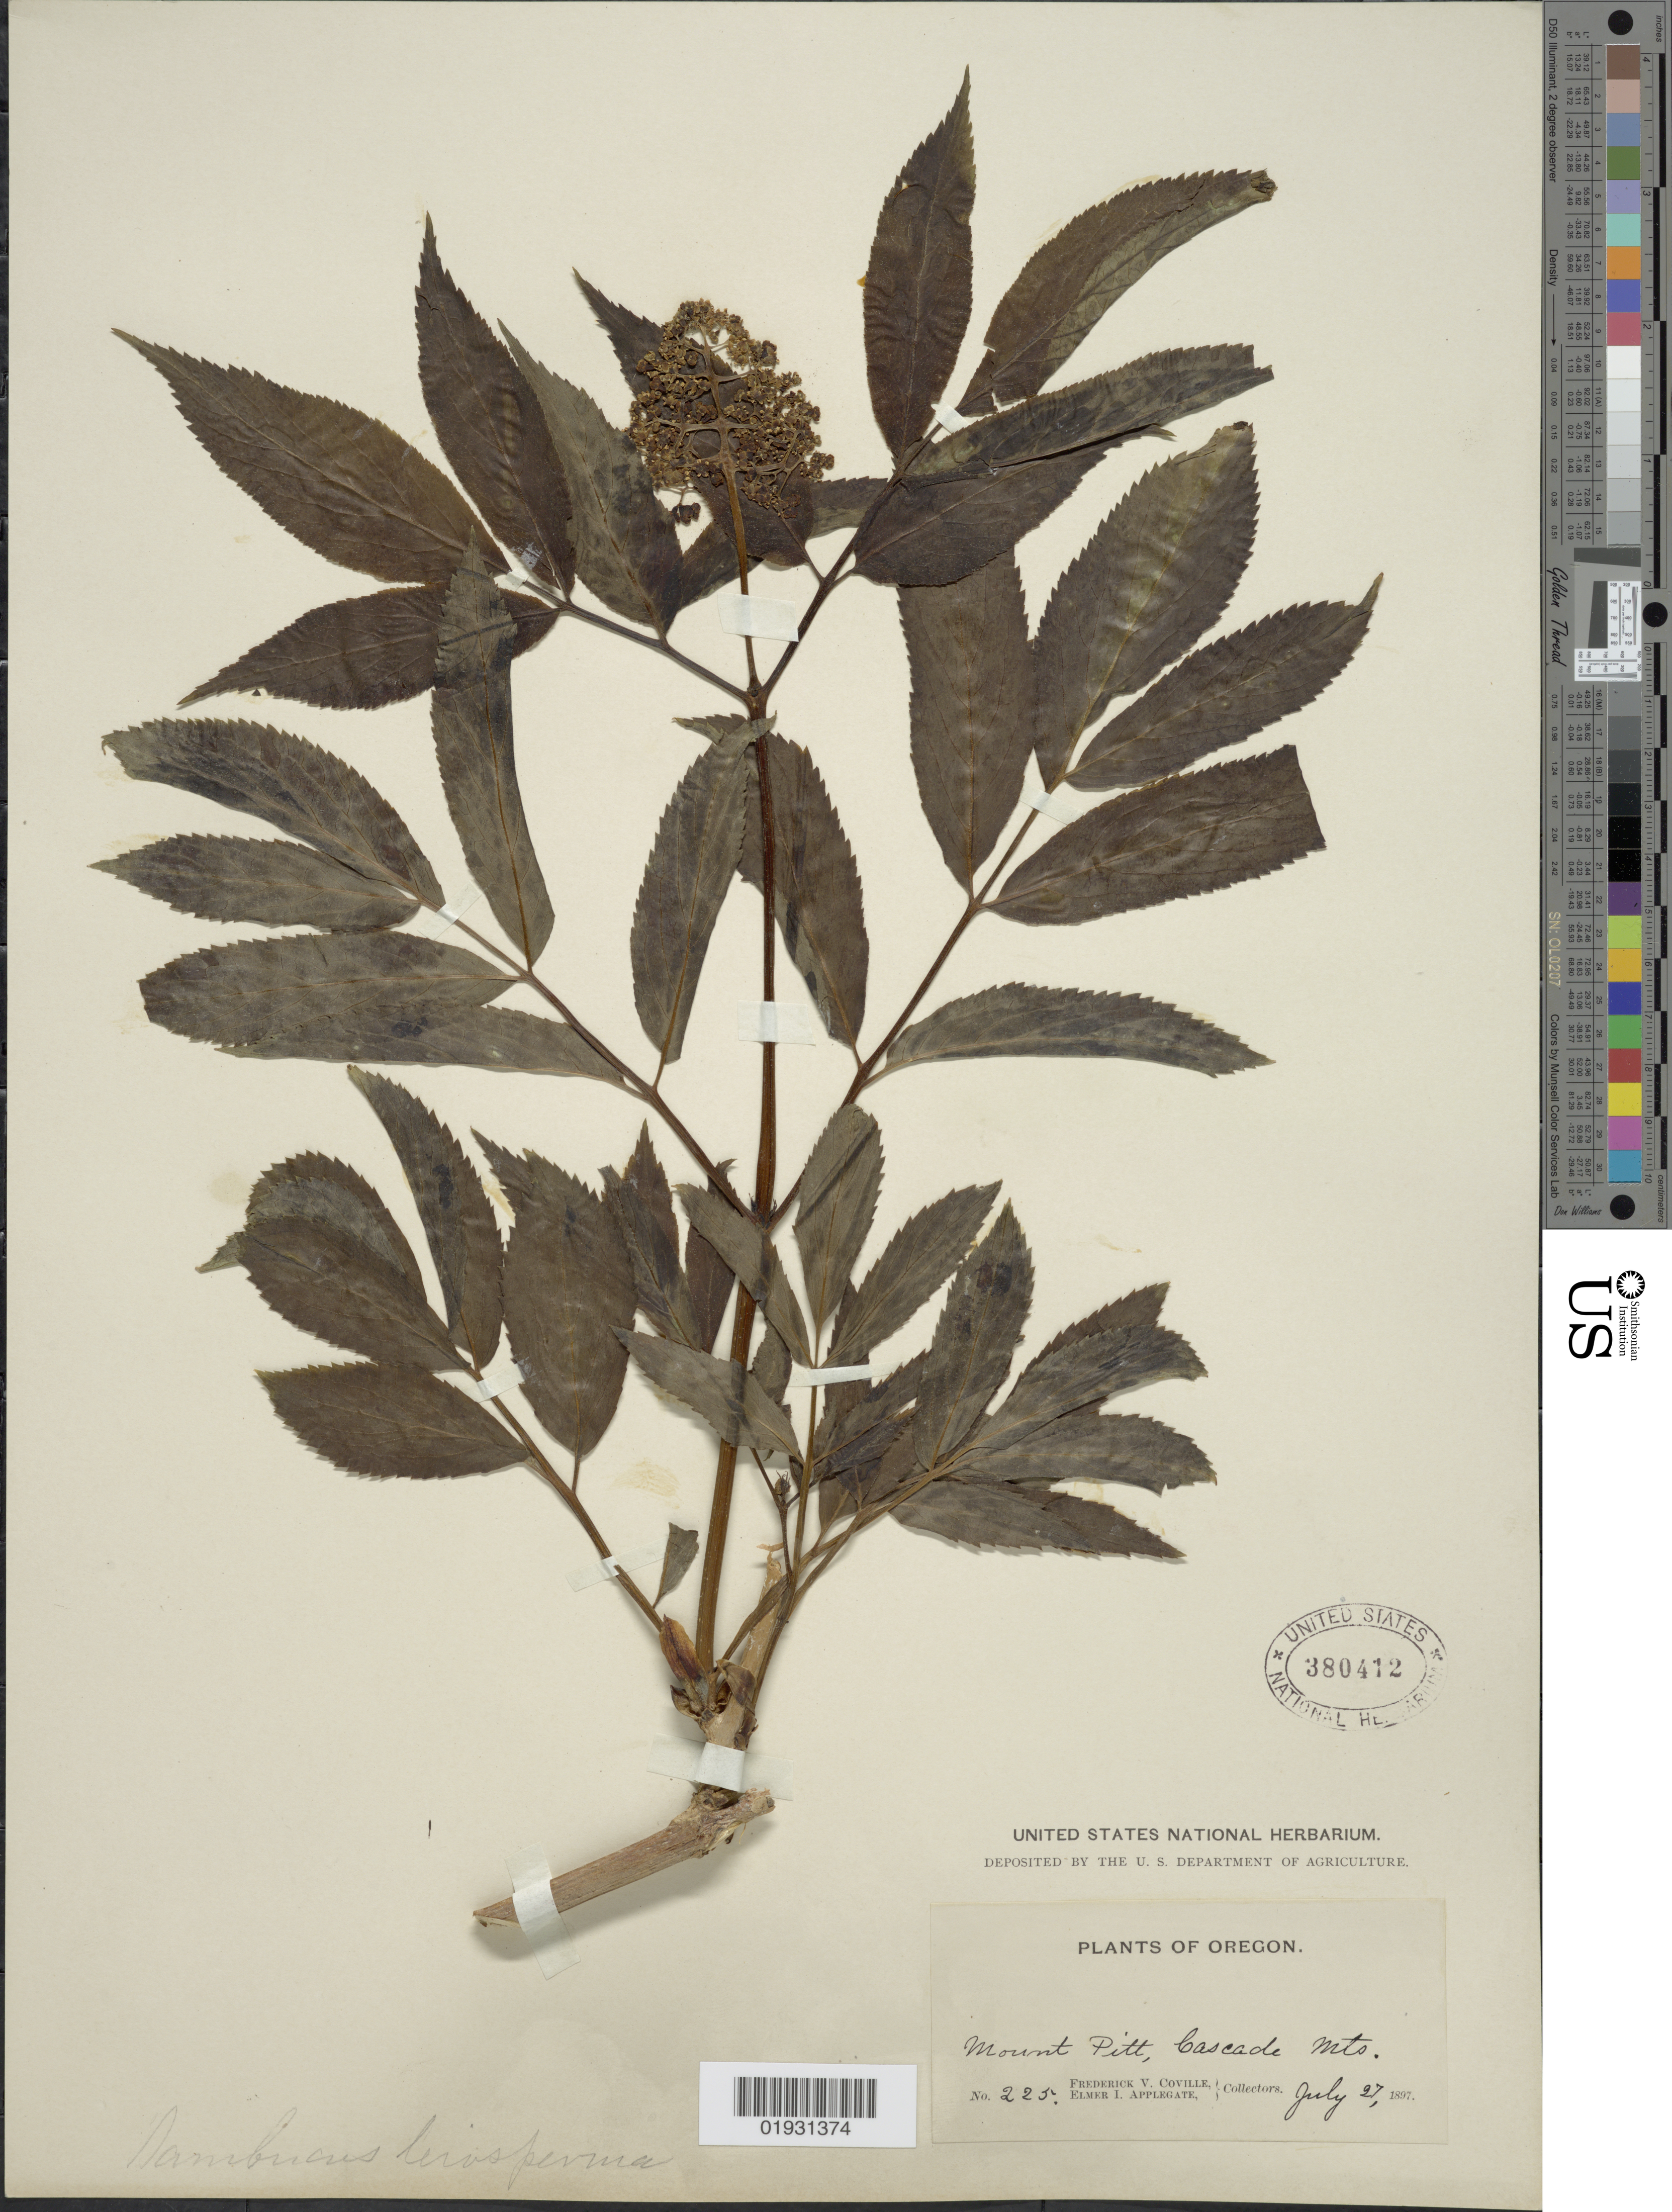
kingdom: Plantae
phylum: Tracheophyta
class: Magnoliopsida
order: Dipsacales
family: Viburnaceae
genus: Sambucus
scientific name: Sambucus racemosa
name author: L.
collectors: F. V. Coville & E. I. Applegate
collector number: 225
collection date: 1897-07-27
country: United States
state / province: Oregon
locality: Mount Pitt, Cascade Mts.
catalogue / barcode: US 380412